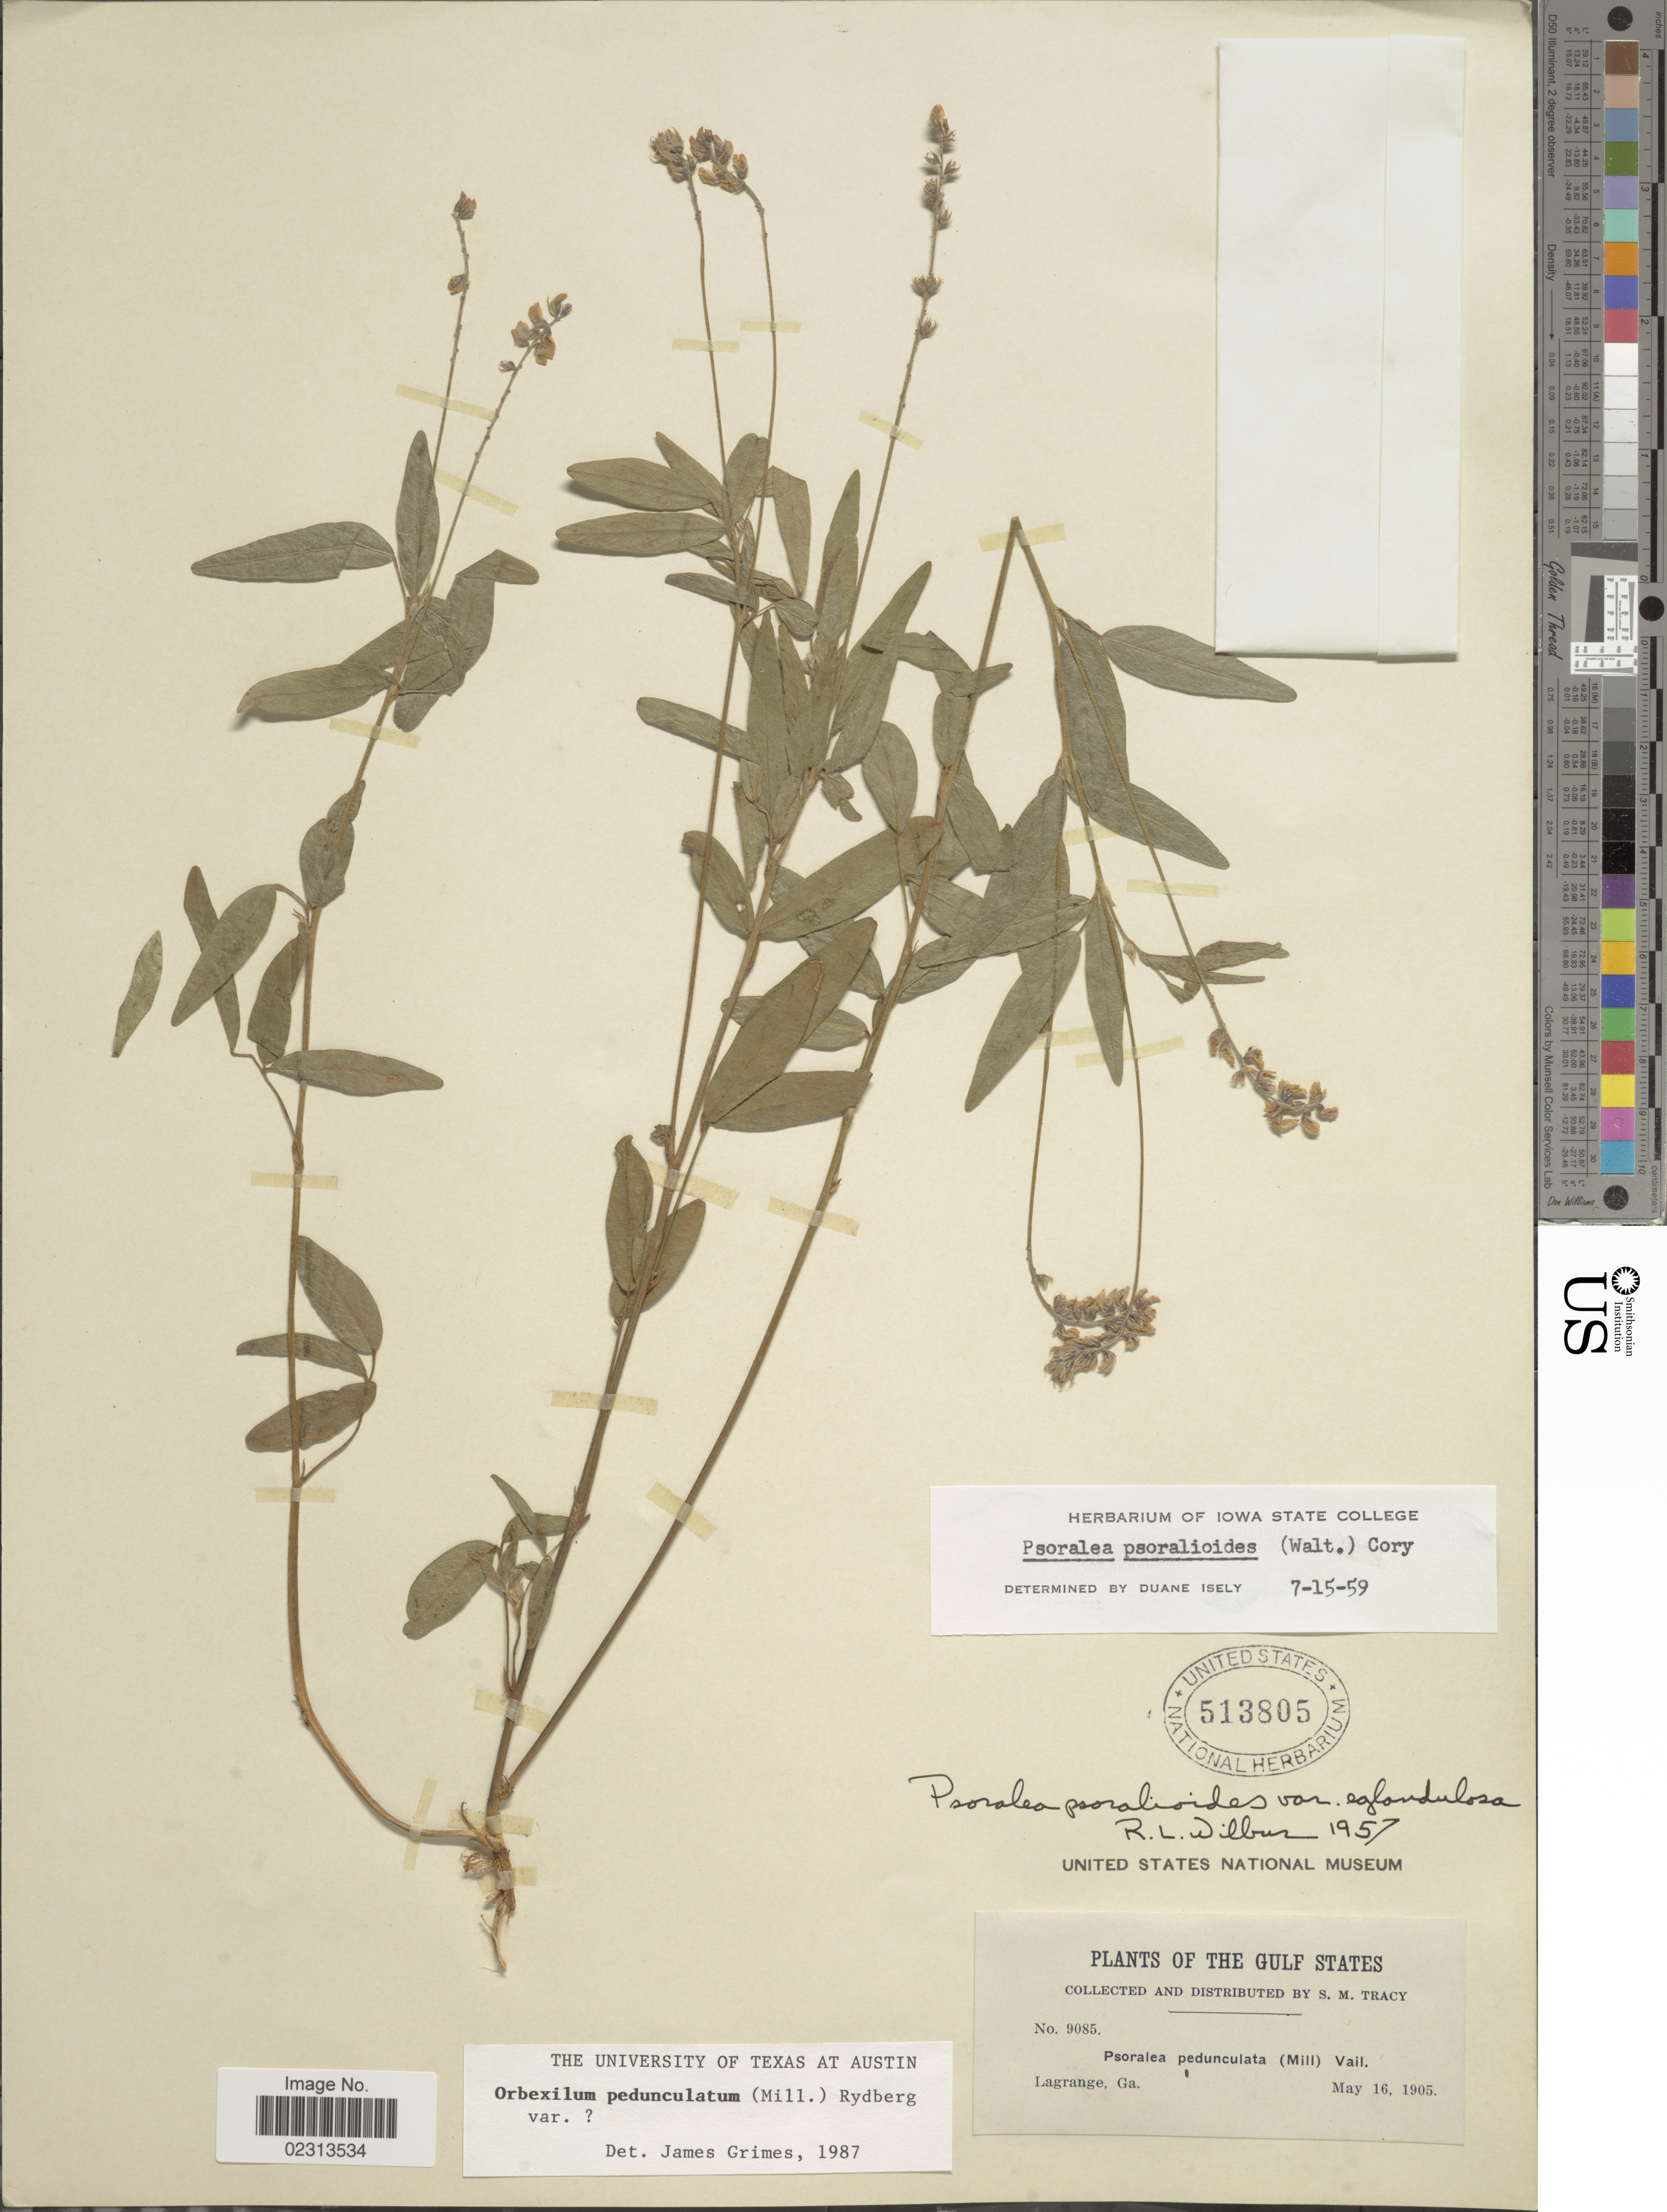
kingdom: Plantae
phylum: Tracheophyta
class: Magnoliopsida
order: Fabales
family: Fabaceae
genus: Orbexilum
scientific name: Orbexilum sp.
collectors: S. M. Tracy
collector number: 9085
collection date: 1905-05-16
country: United States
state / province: Georgia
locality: Lagrange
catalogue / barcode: US 513805